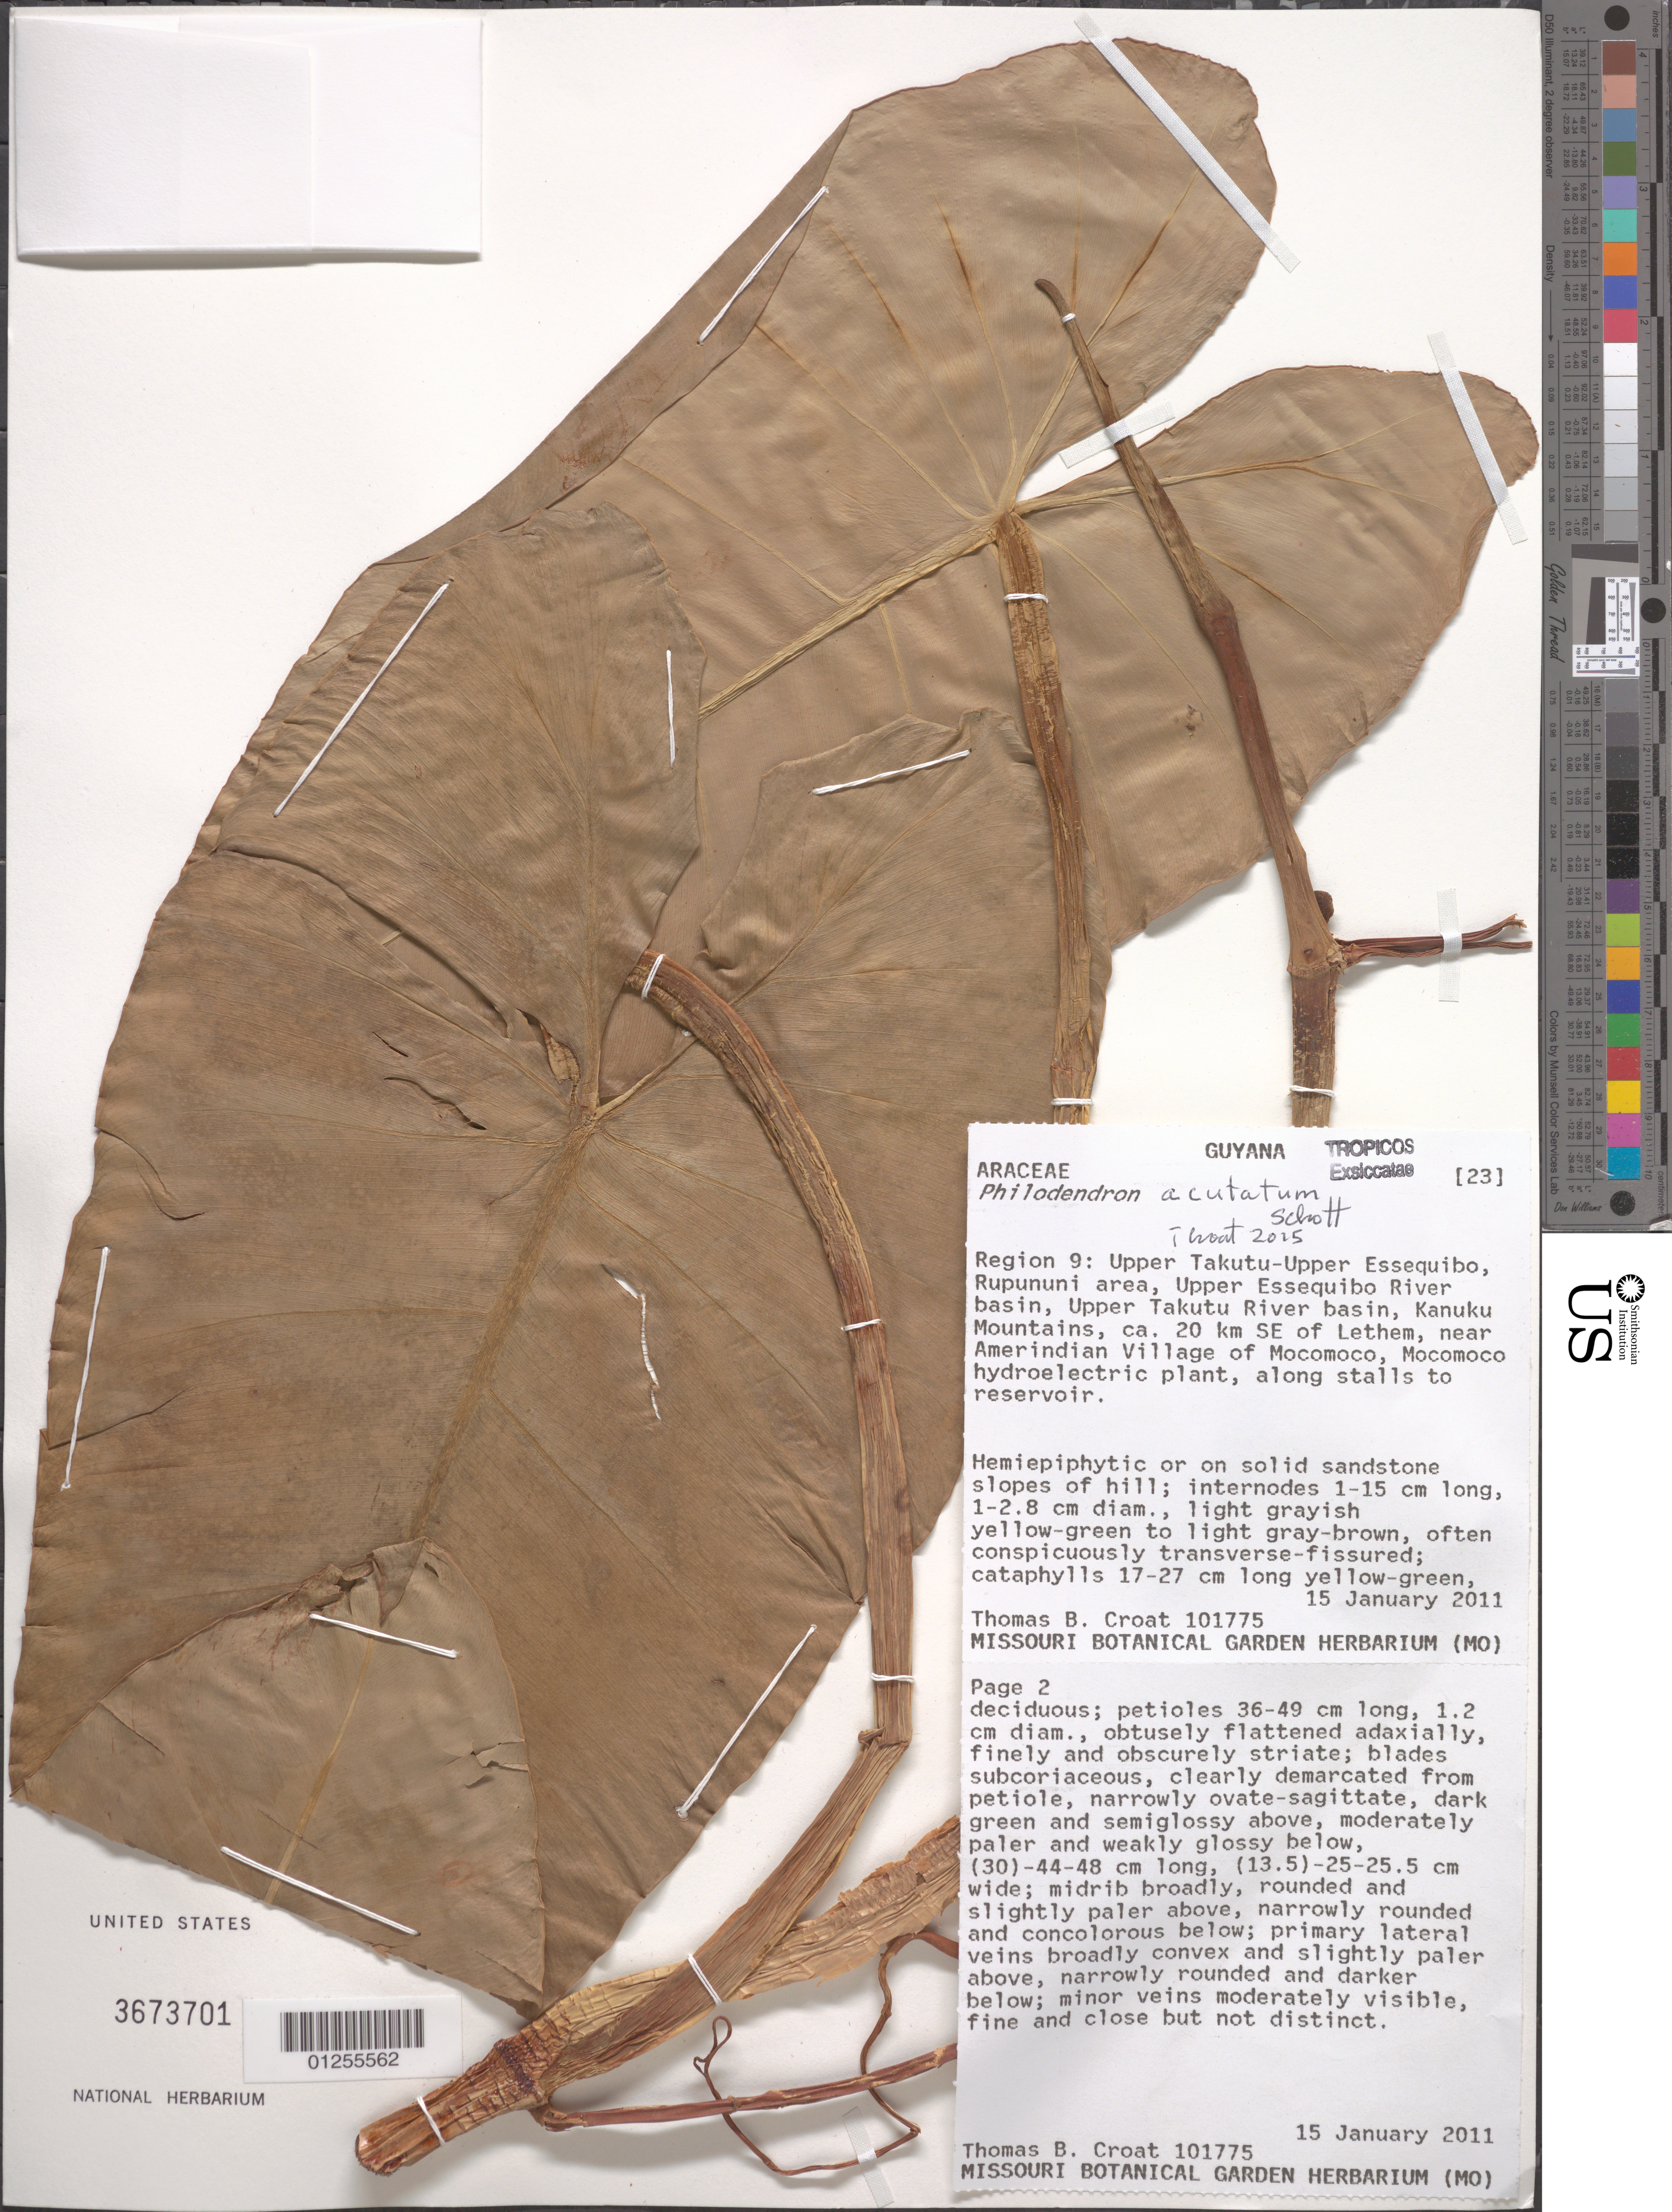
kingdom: Plantae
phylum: Tracheophyta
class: Liliopsida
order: Alismatales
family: Araceae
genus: Philodendron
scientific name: Philodendron acutatum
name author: Schott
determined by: Croat, Thomas B., Missouri Botanical Garden (MO)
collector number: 101775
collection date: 2011-01-15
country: Guyana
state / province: U. Takutu-U. Essequibo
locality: Rupununi area, Upper Essequibo River basin, Upper Takutu River basin, Kanuku MOutnains, ca 20km SE of Lethem, near Amerindian Village of Mocomoco, Mocomoco hydroelectric plant, along stalls to reservoir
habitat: Hemiepiphytic or on solid sandstone slopes of hill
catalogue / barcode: US 3673701